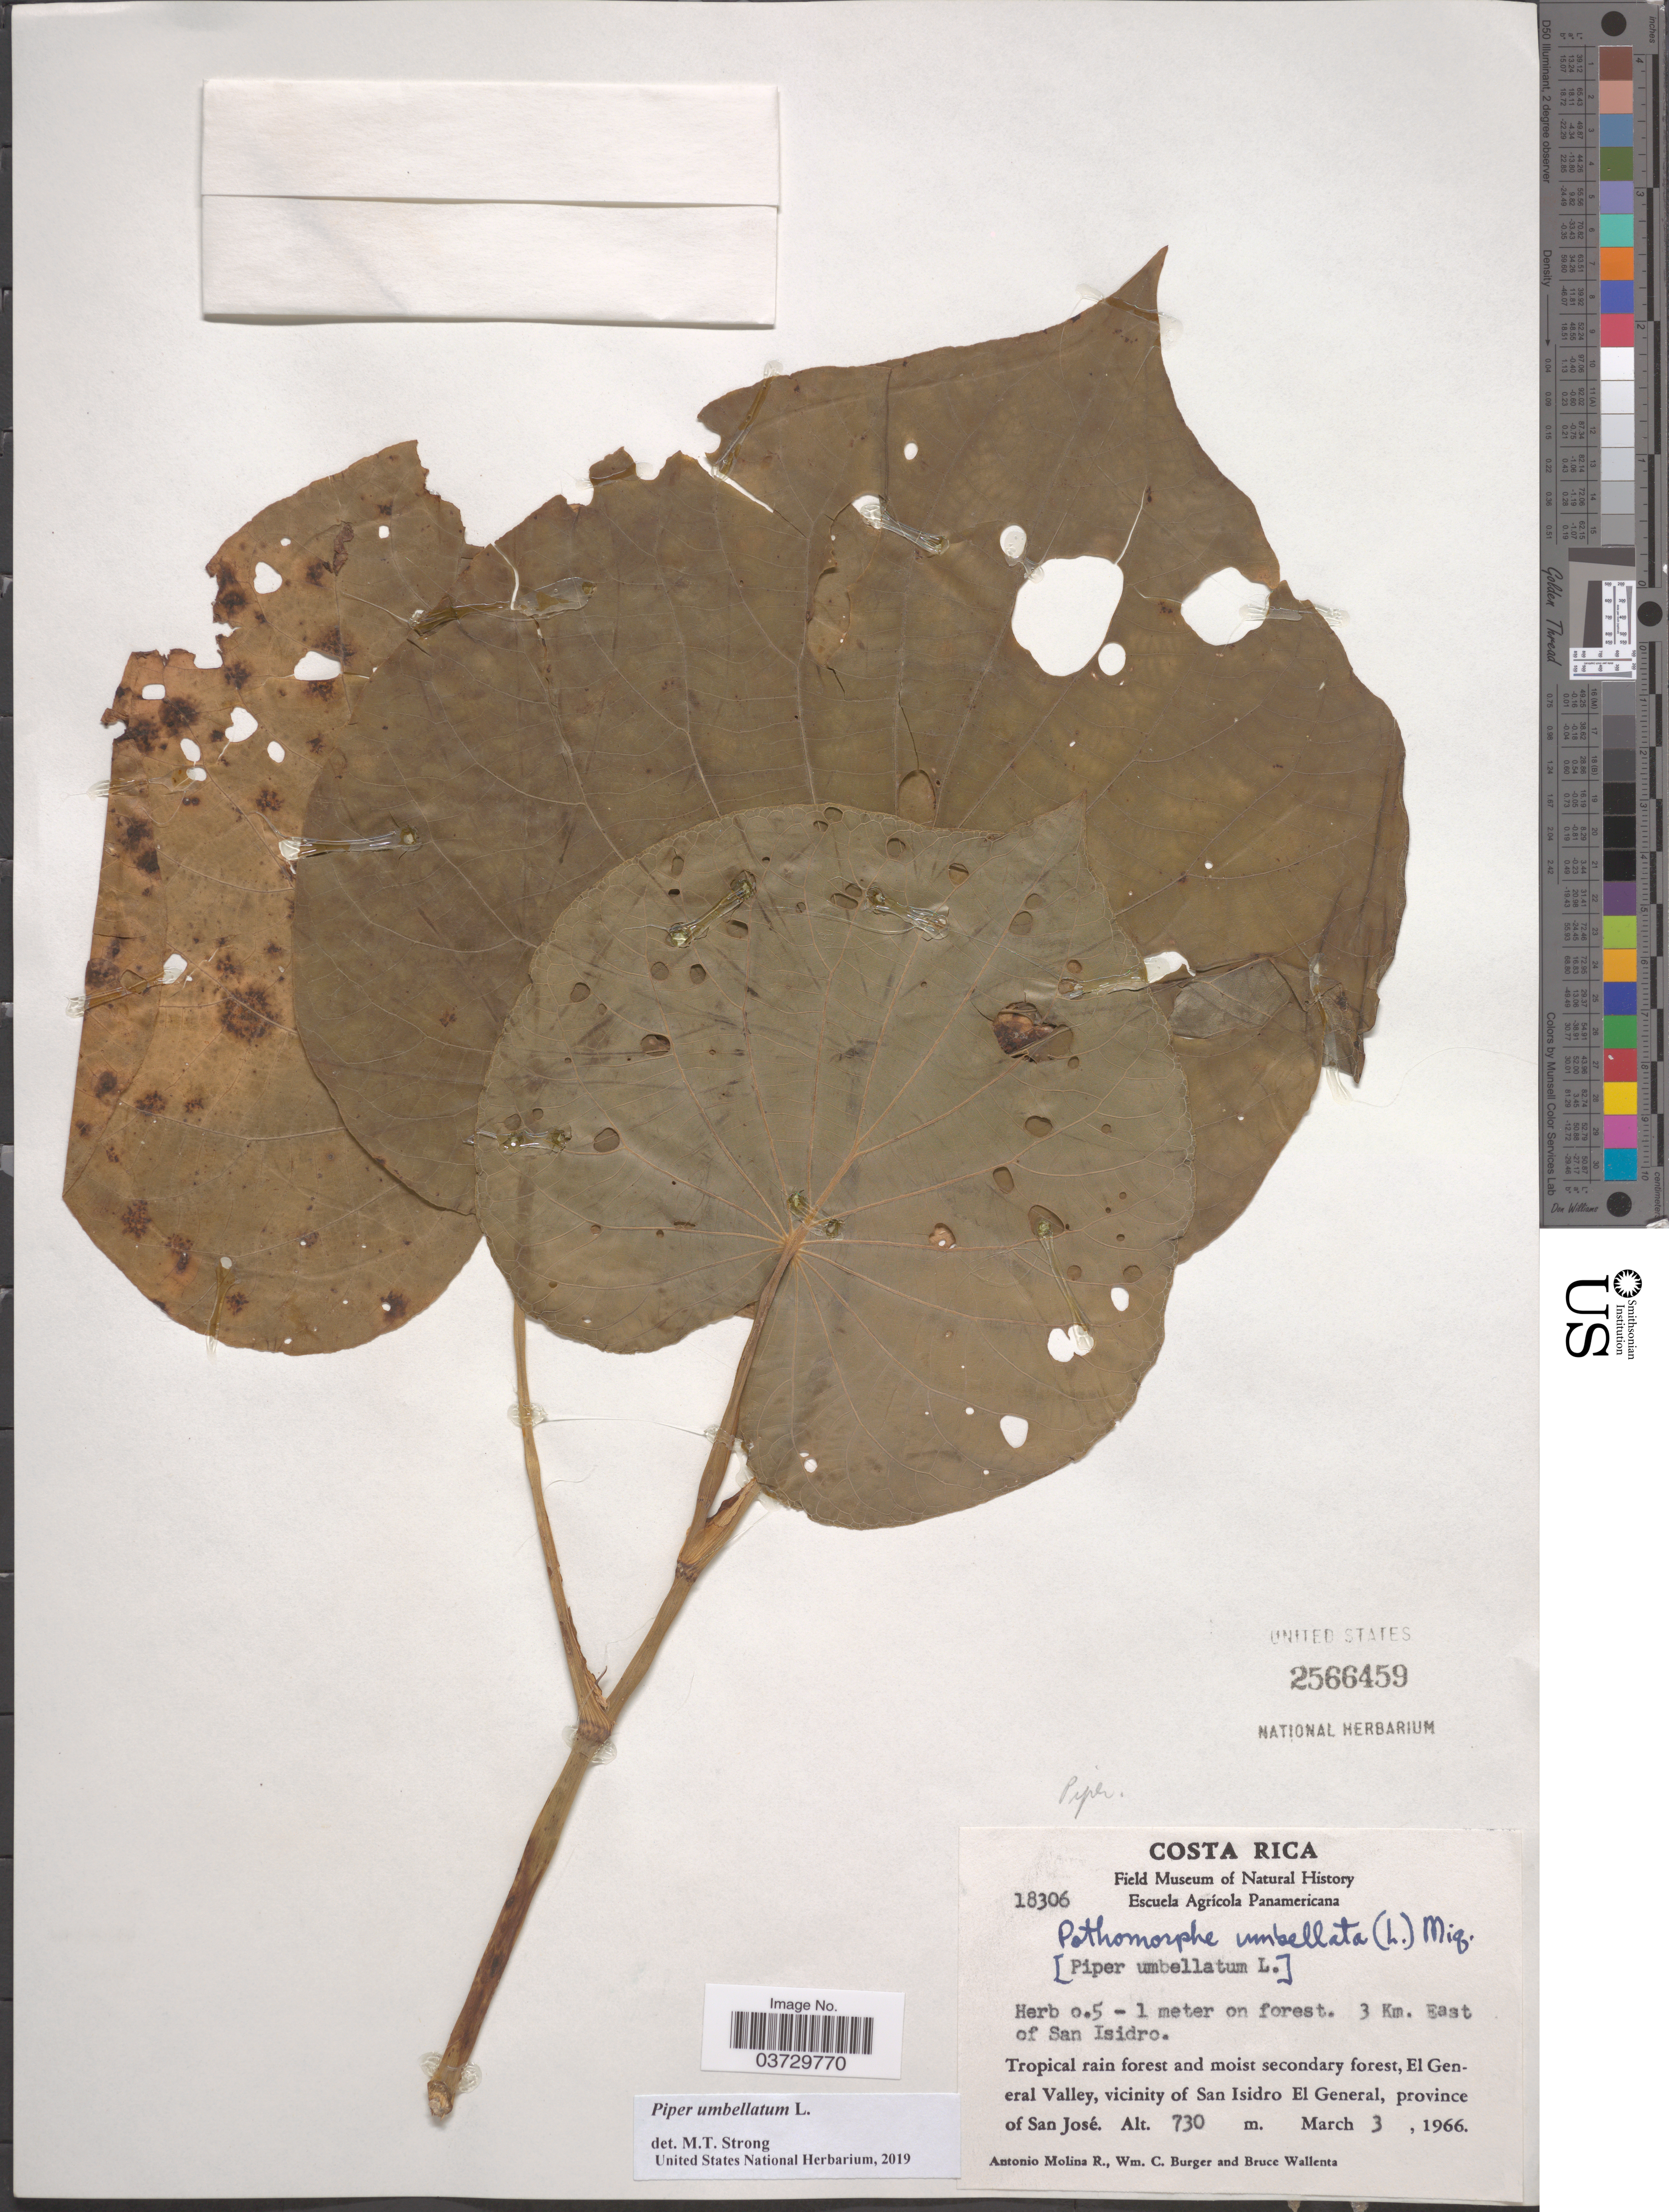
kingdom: Plantae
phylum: Tracheophyta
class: Magnoliopsida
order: Piperales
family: Piperaceae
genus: Piper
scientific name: Piper umbellatum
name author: L.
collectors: A. Molina R., W. Burger & B. Wallenta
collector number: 18306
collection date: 1966-03-03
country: Costa Rica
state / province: San José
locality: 3 Km. East of San Isidro. El General Valley, vicinity of San Isidro El General.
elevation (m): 730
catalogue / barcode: US 2566459